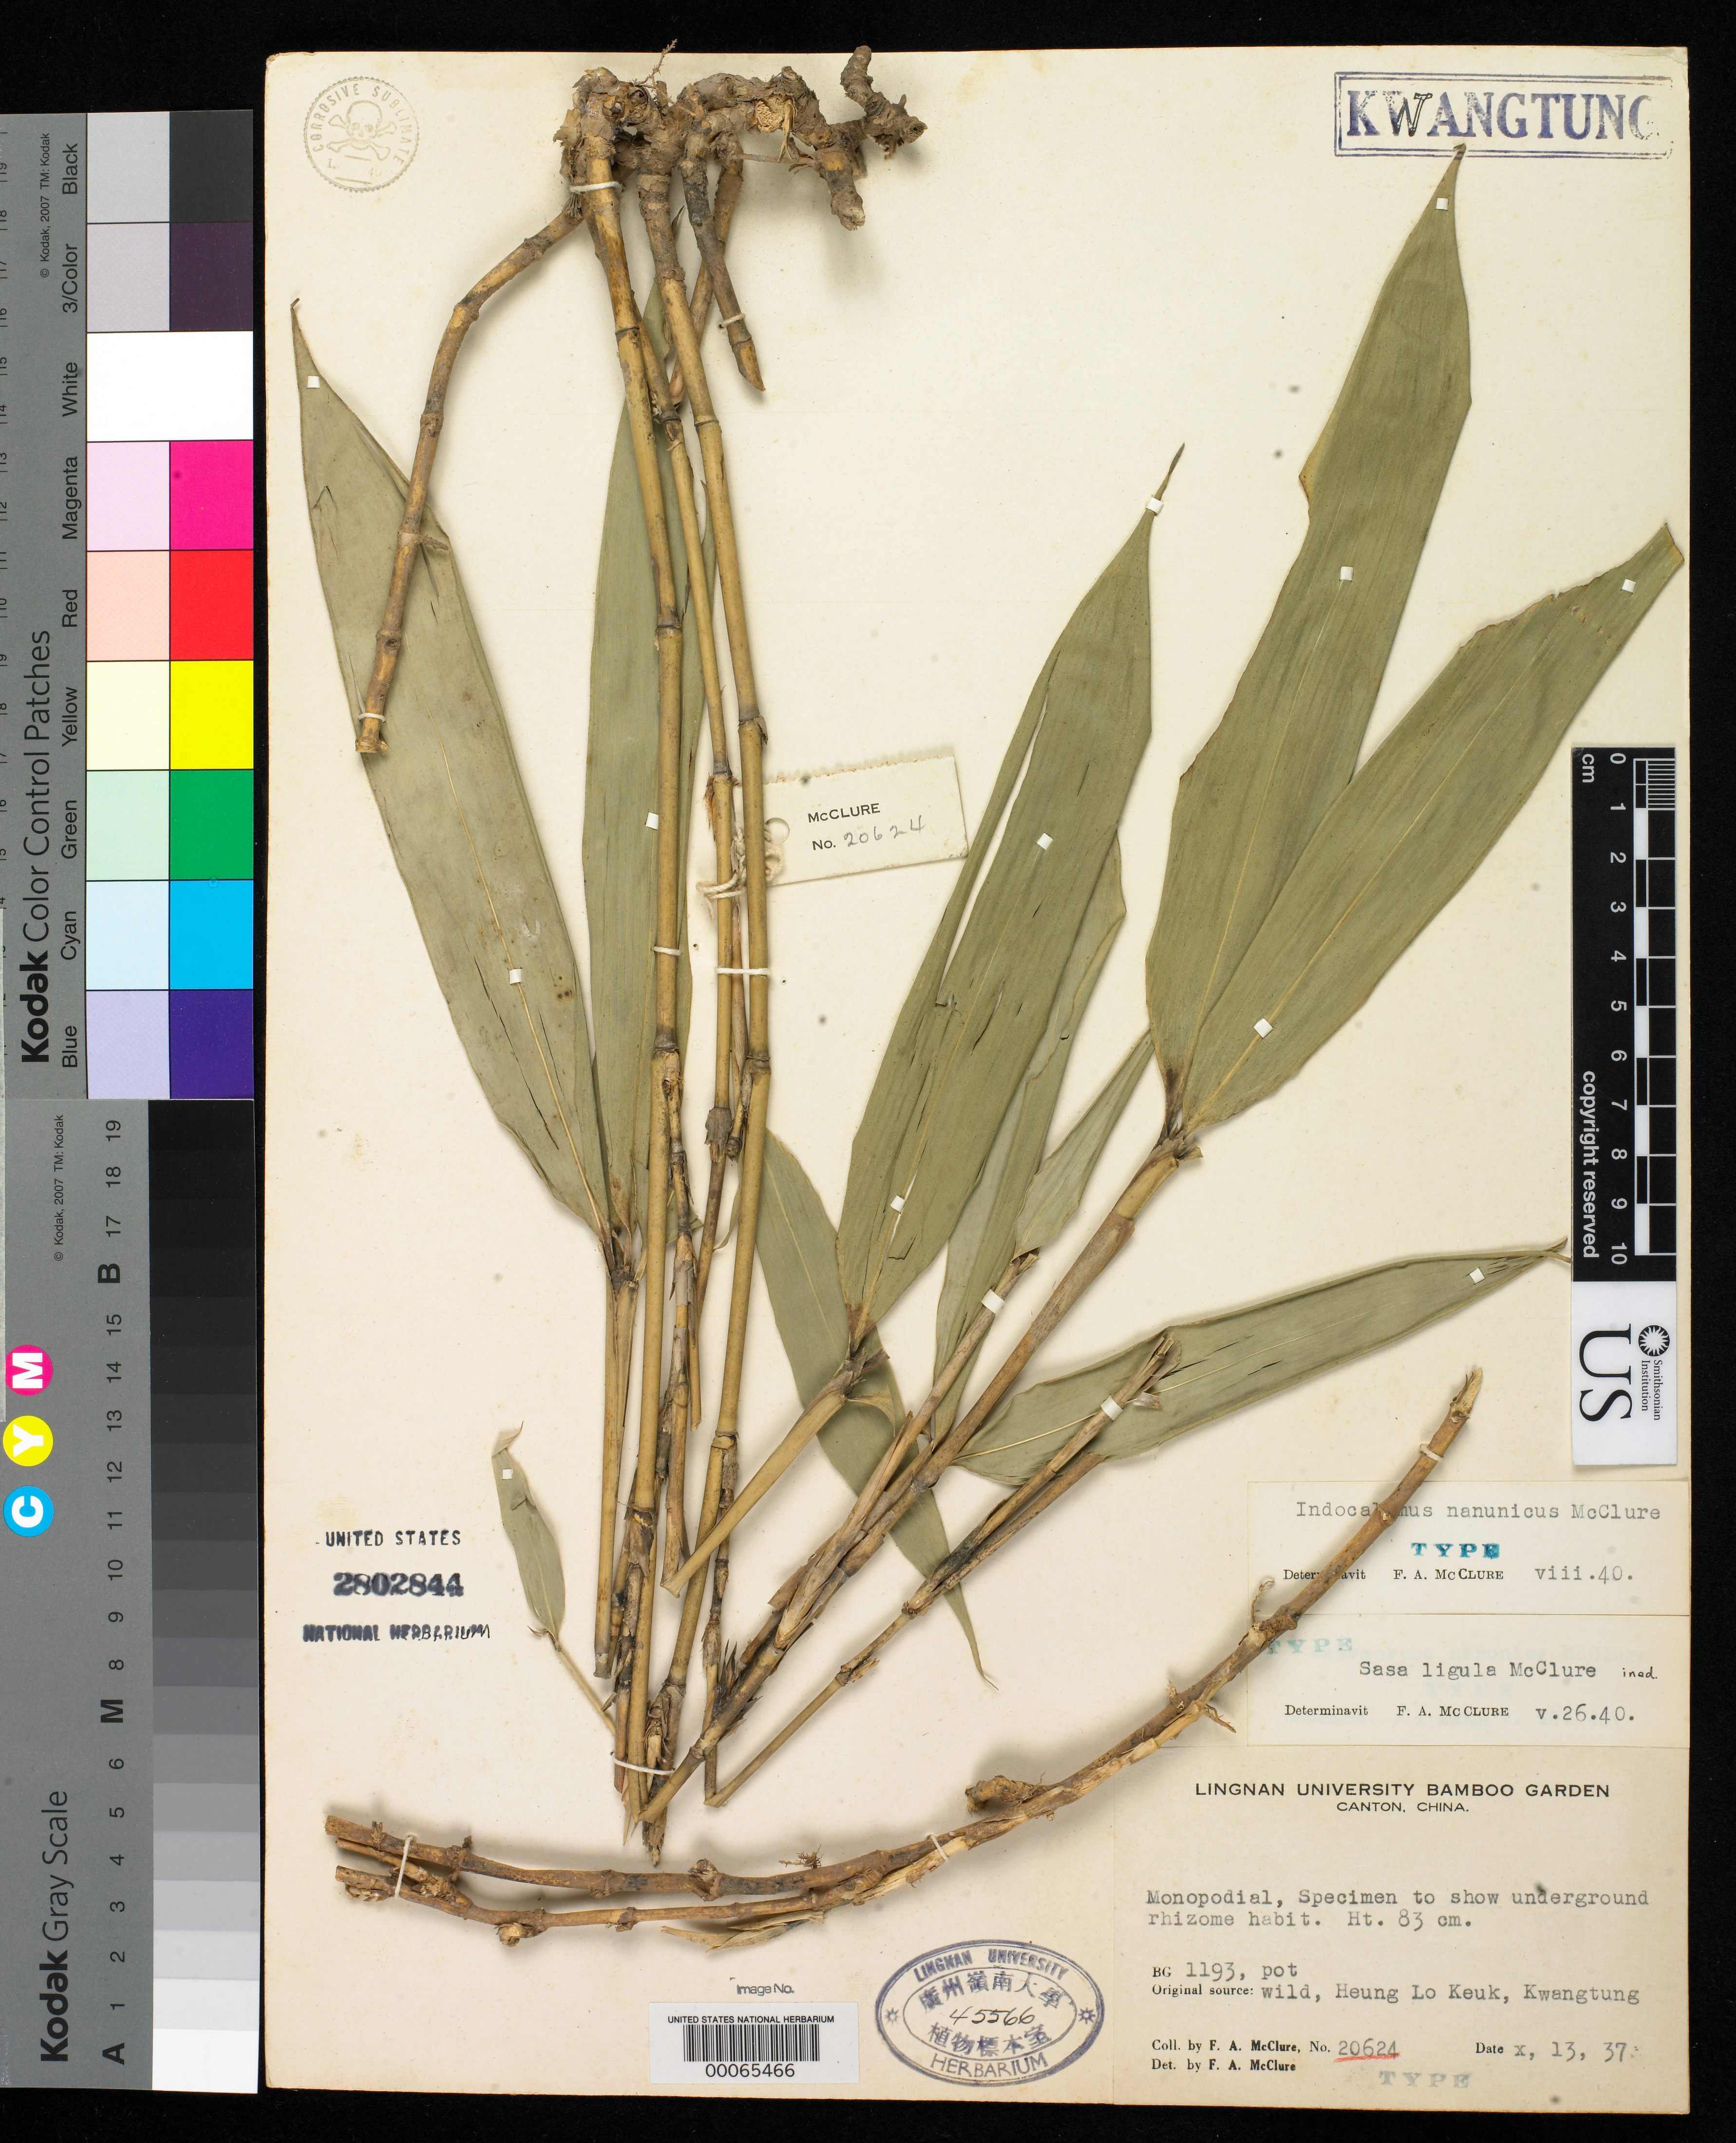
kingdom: Plantae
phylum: Tracheophyta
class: Liliopsida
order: Poales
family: Poaceae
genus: Indocalamus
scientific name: Indocalamus nanunicus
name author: McClure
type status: Holotype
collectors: F. A. McClure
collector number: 20624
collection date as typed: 13 Oct 1937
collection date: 1937-10-13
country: China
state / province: Guangdong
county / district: Ts'ing-Yuen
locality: Heung lo Keuk village.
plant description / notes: Permanently on loan to USNH; Lingnan Univ. # 45566; B.G. 1193.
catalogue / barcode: US 2802844